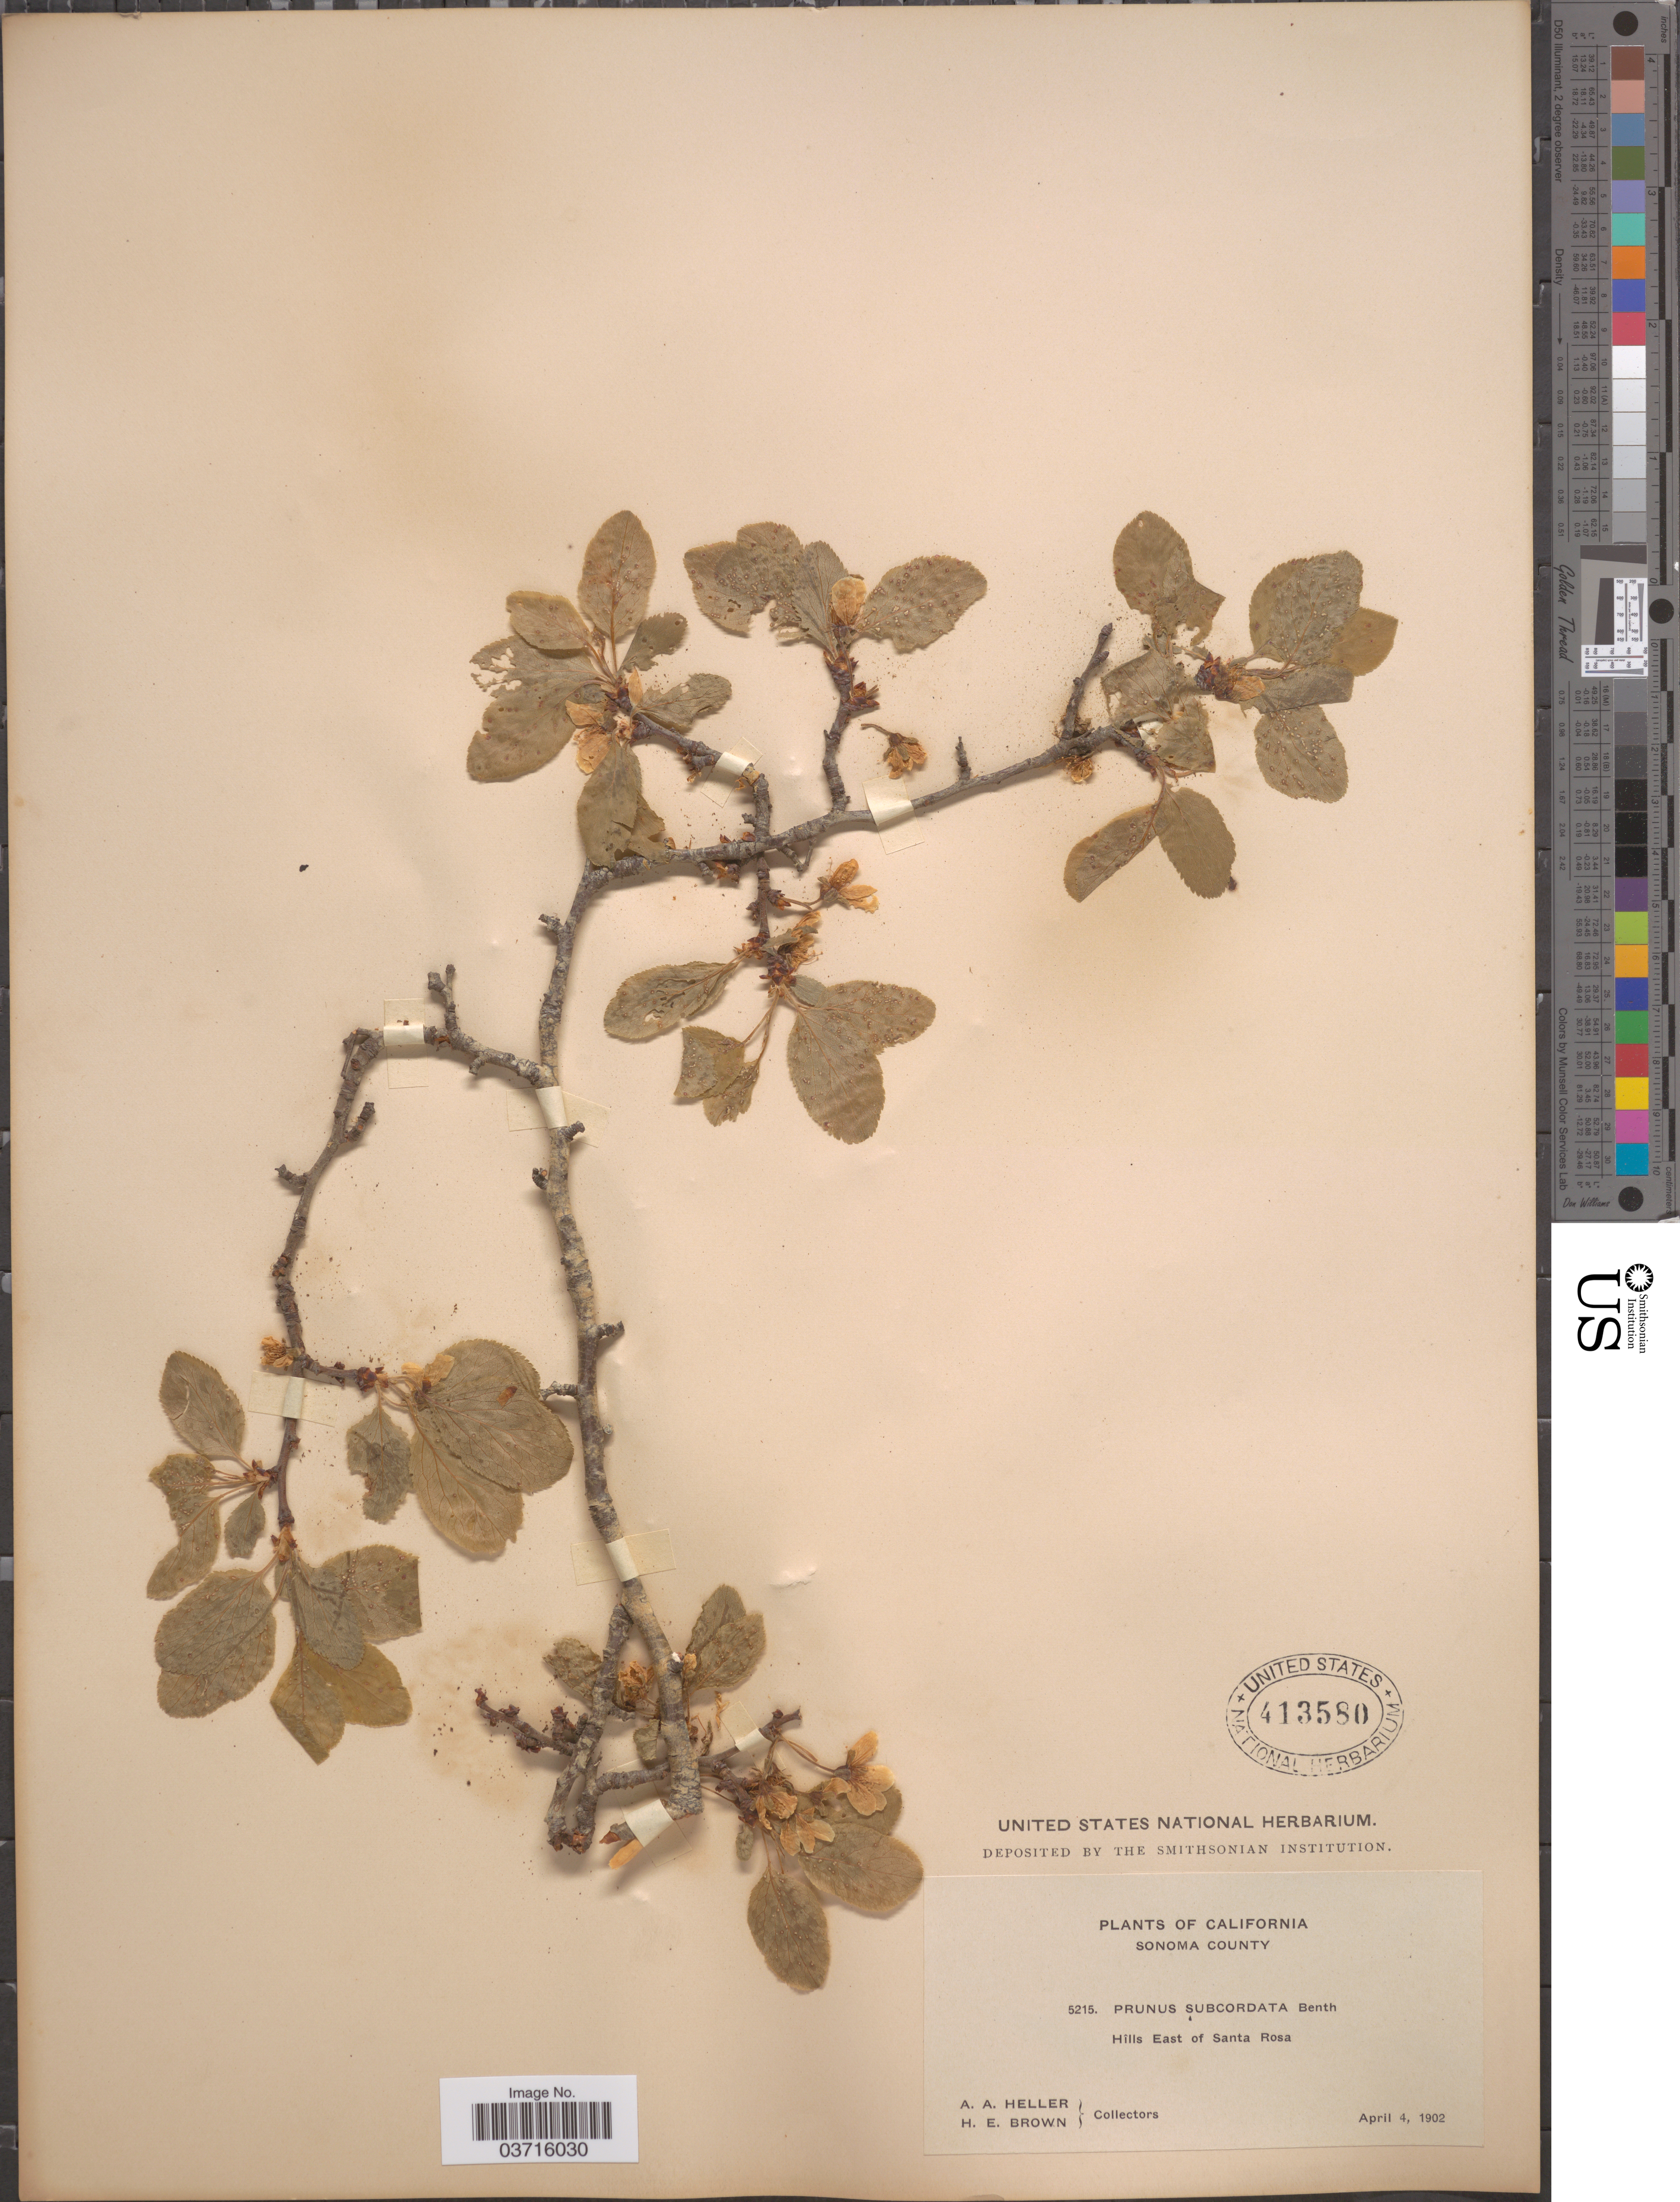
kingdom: Plantae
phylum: Tracheophyta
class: Magnoliopsida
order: Rosales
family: Rosaceae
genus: Prunus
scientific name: Prunus oregana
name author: Greene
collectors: A. A. Heller & H. E. Brown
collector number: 5215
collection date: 1902-04-04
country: United States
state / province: California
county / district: Sonoma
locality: Sonoma County. Hills East of Santa Rosa.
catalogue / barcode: US 413580